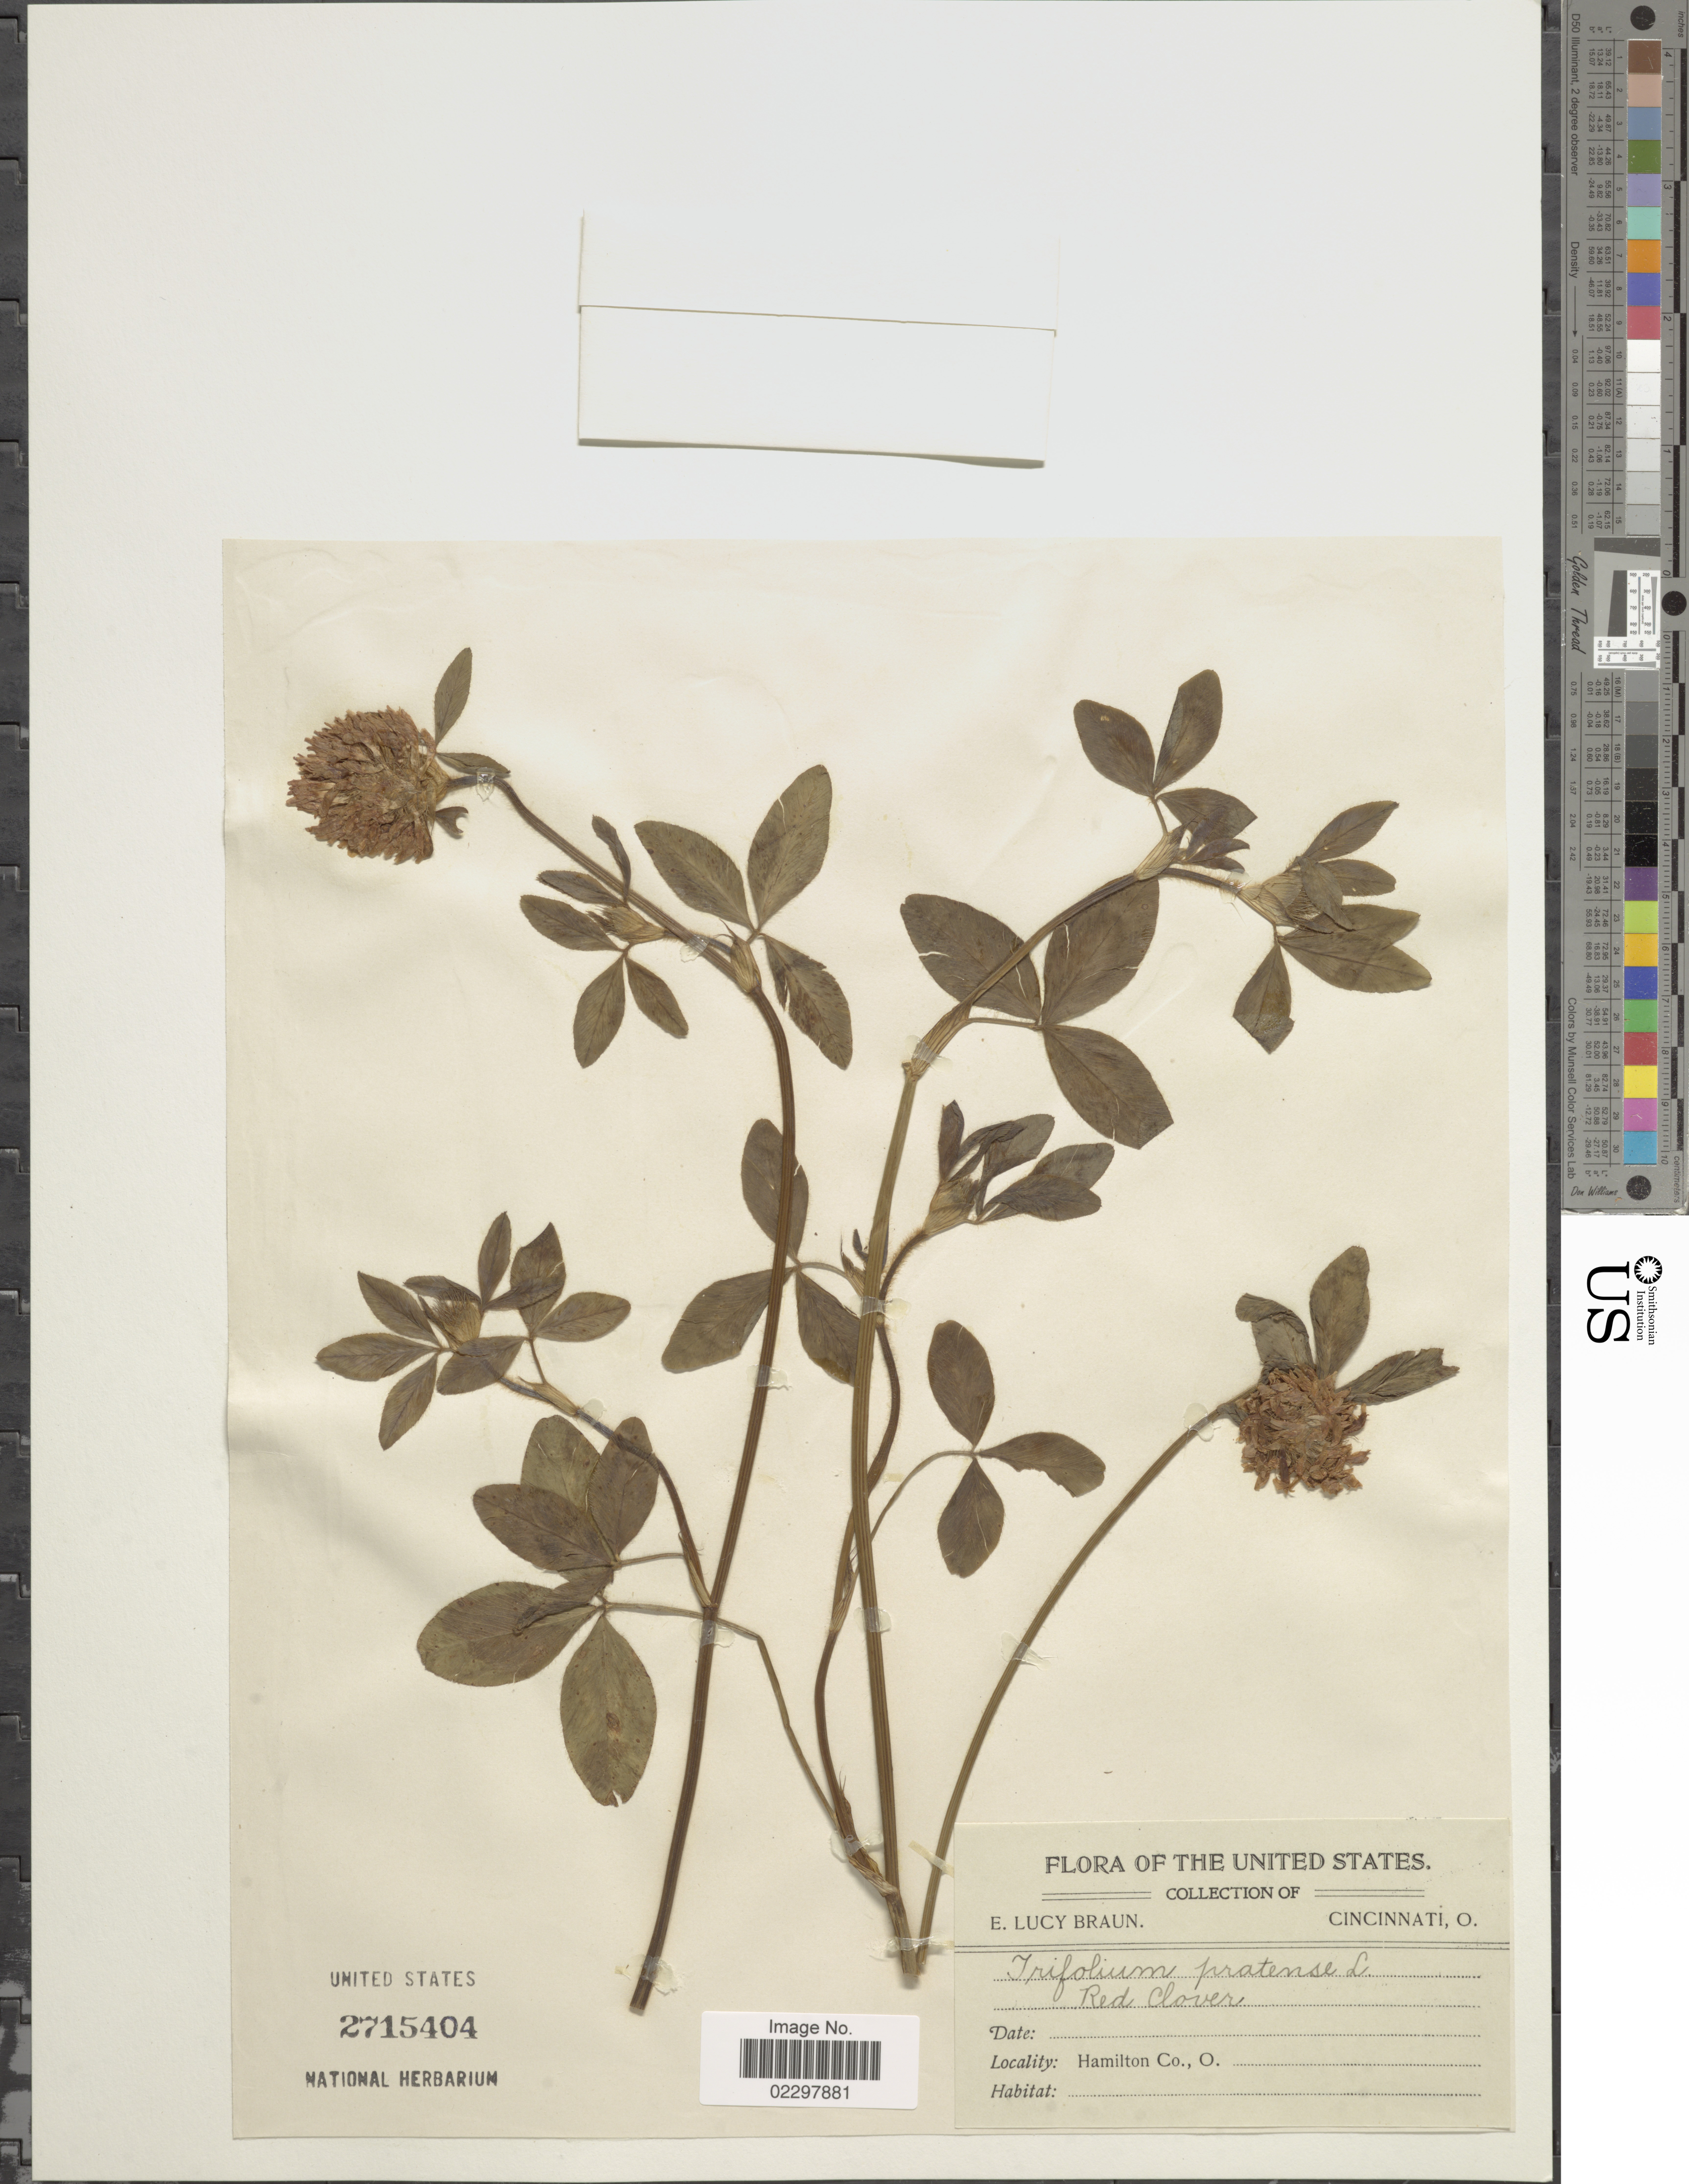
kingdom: Plantae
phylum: Tracheophyta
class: Magnoliopsida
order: Fabales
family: Fabaceae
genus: Trifolium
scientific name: Trifolium pratense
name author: L.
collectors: E. L. Braun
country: United States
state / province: Ohio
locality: Hamilton Co., Red Clover.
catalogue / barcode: US 2715404